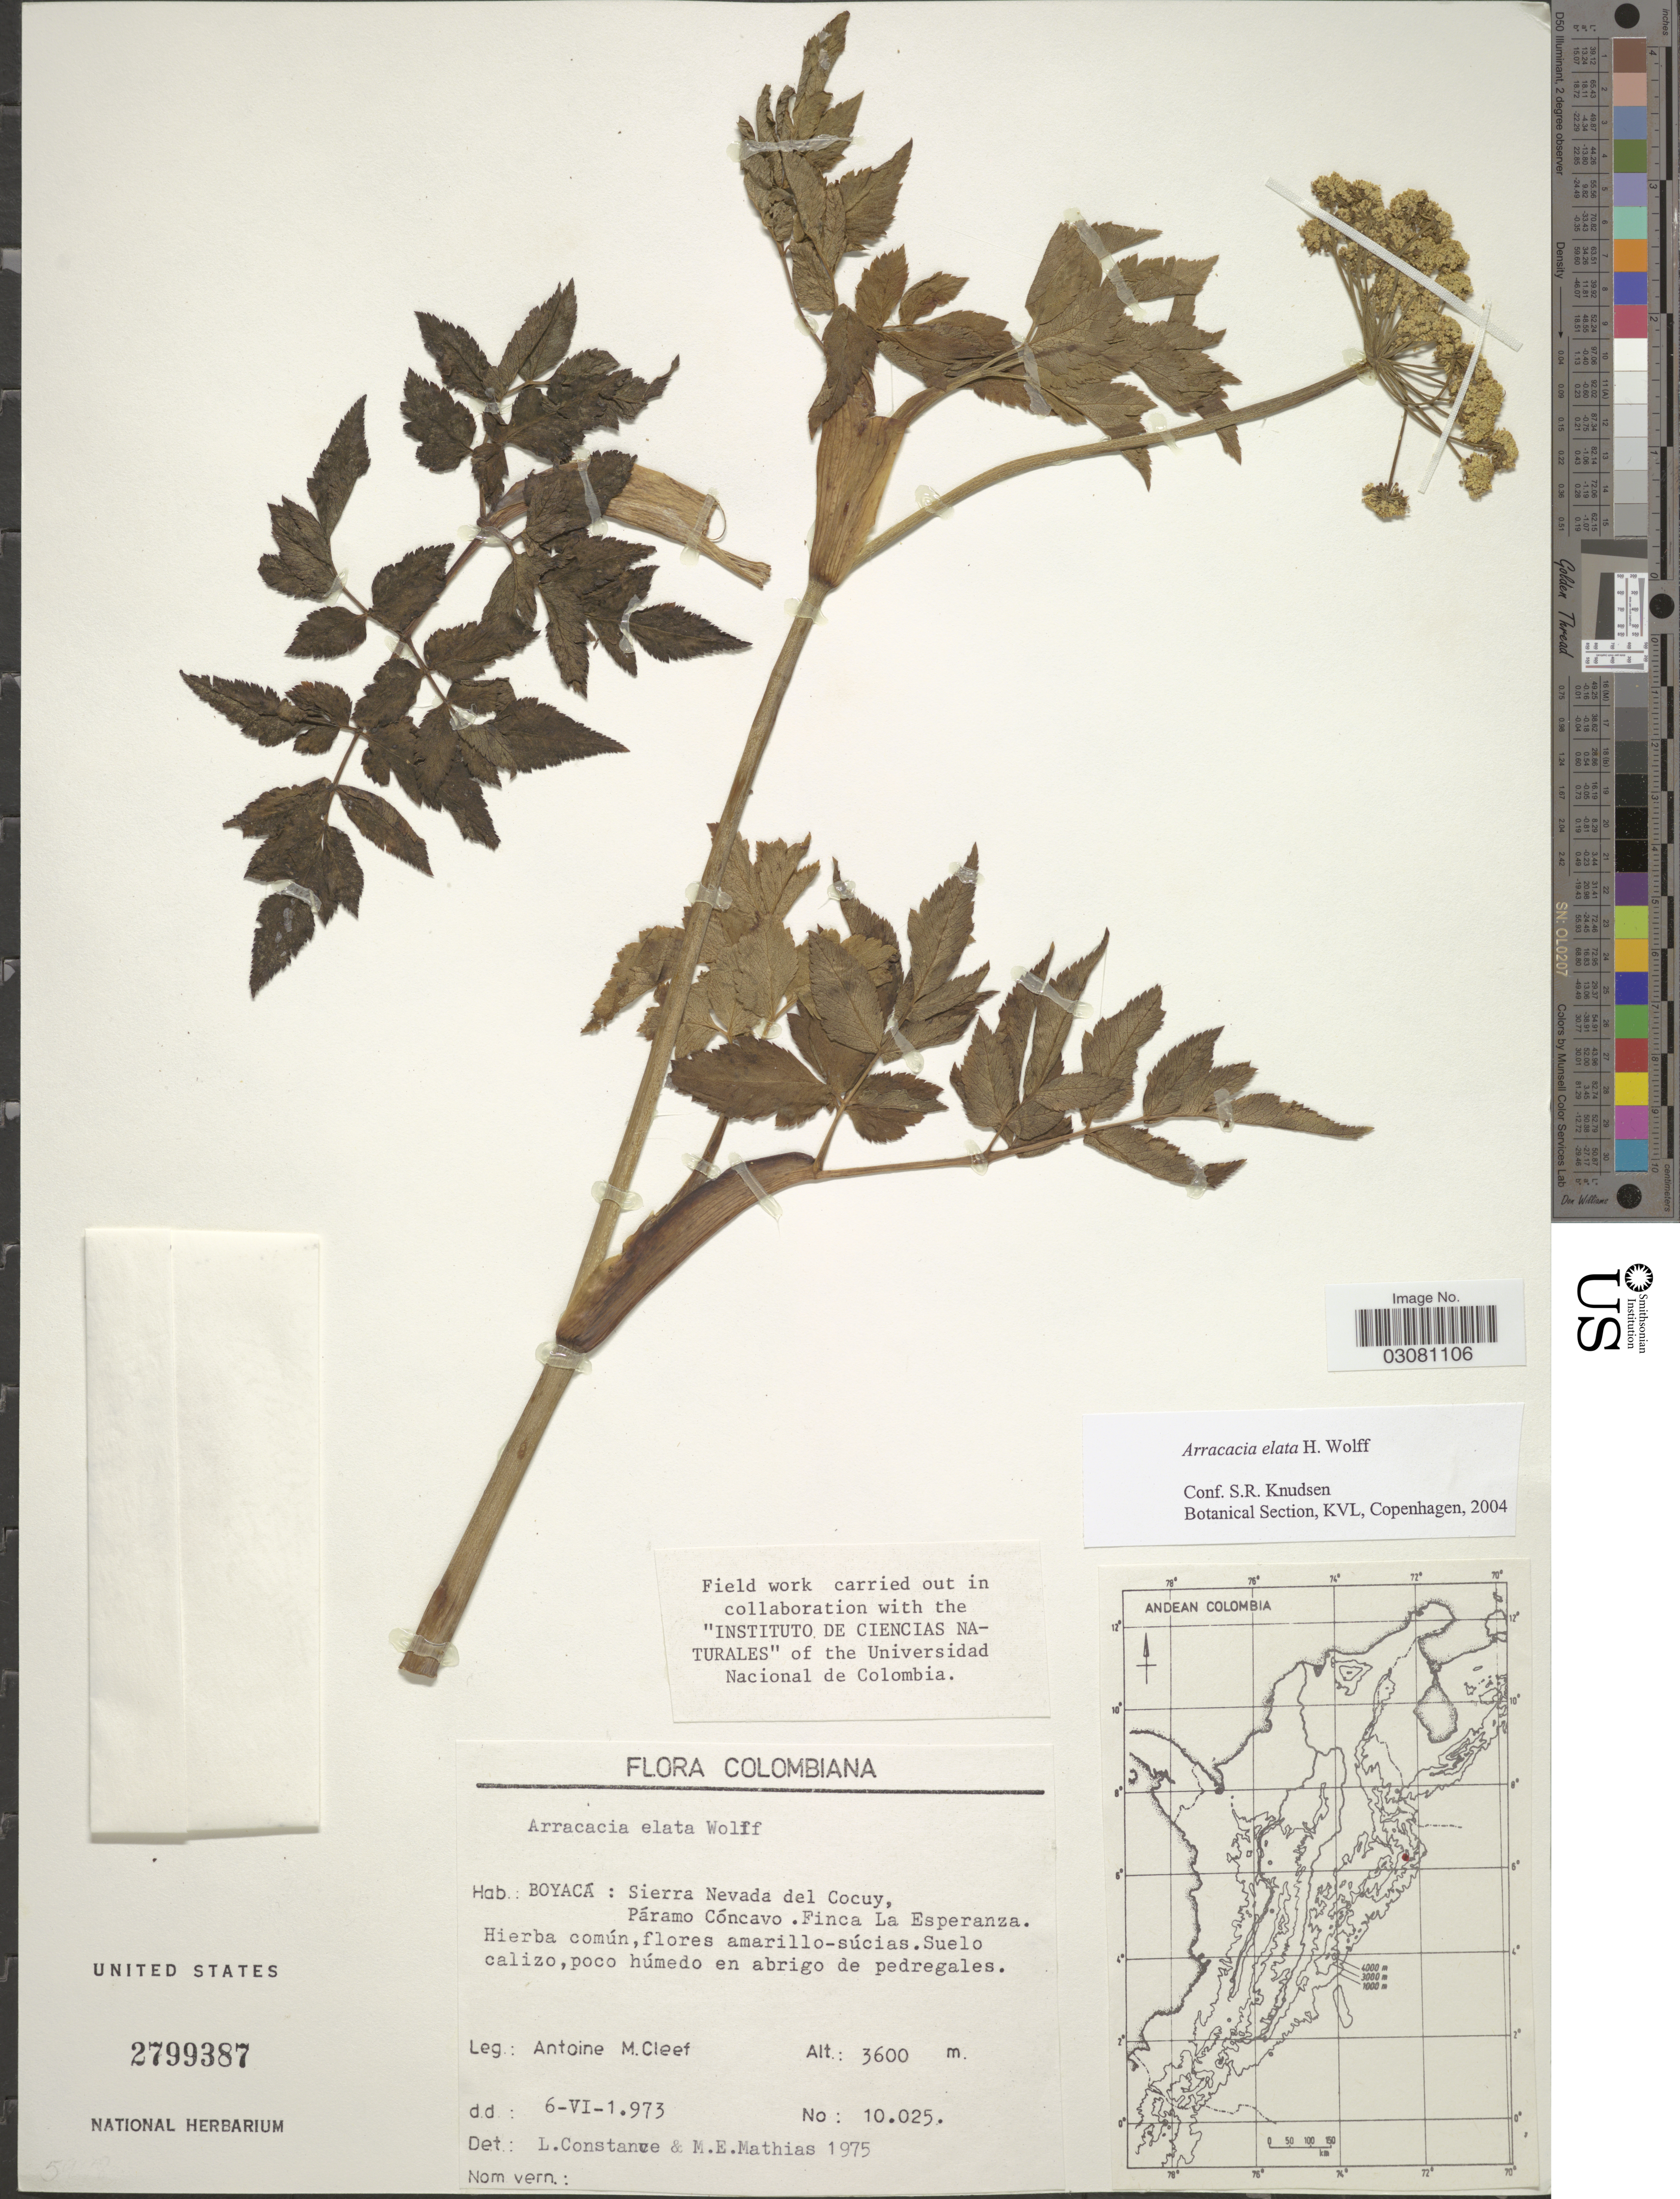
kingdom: Plantae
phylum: Tracheophyta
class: Magnoliopsida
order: Apiales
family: Apiaceae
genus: Arracacia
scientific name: Arracacia elata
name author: H. Wolff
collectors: A. M. Cleef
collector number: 10025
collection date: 1973-06-06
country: Colombia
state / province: Boyacá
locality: Sierra Nevada del Cocuy, Páramo Cóncavo. Finca La Esperanza.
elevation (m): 3600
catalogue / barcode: US 2799387